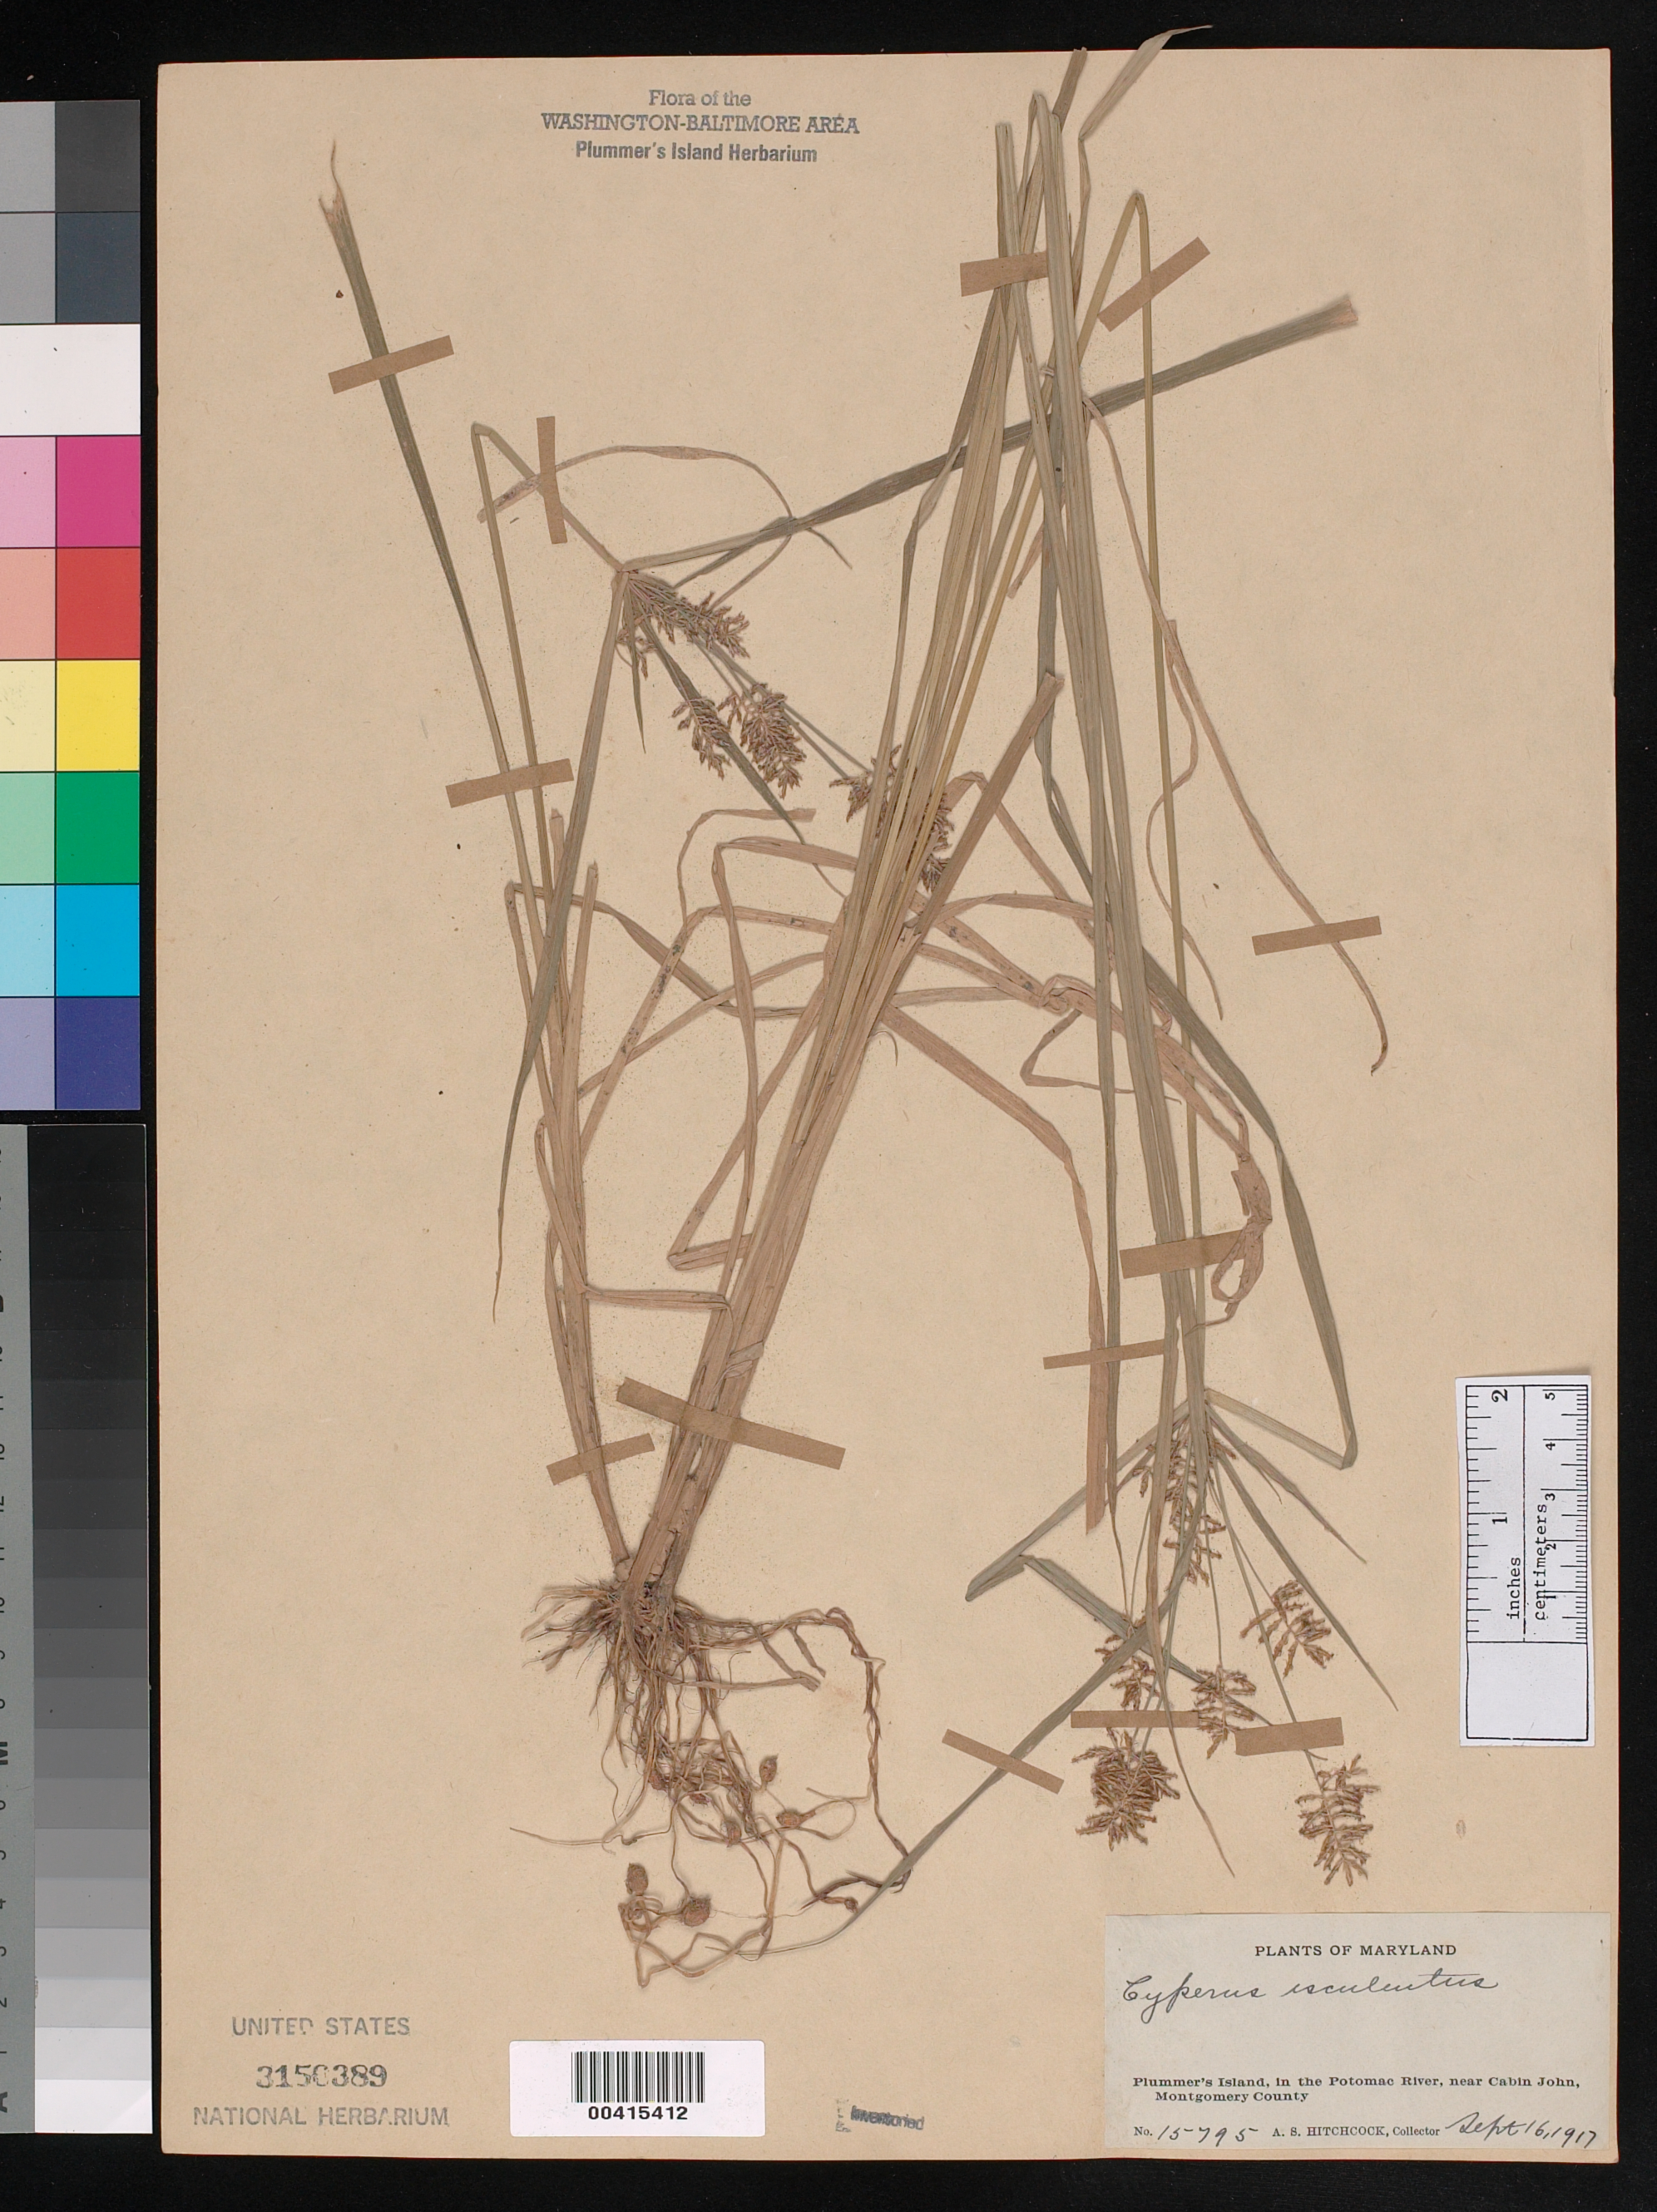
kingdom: Plantae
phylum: Tracheophyta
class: Liliopsida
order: Poales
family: Cyperaceae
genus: Cyperus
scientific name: Cyperus esculentus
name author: L.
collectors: A. S. Hitchcock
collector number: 15795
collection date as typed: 16 Sep 1917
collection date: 1917-09-16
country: United States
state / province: Maryland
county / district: Montgomery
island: Plummers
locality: Plummer's Island C. & O. Canal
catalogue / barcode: US 3150389